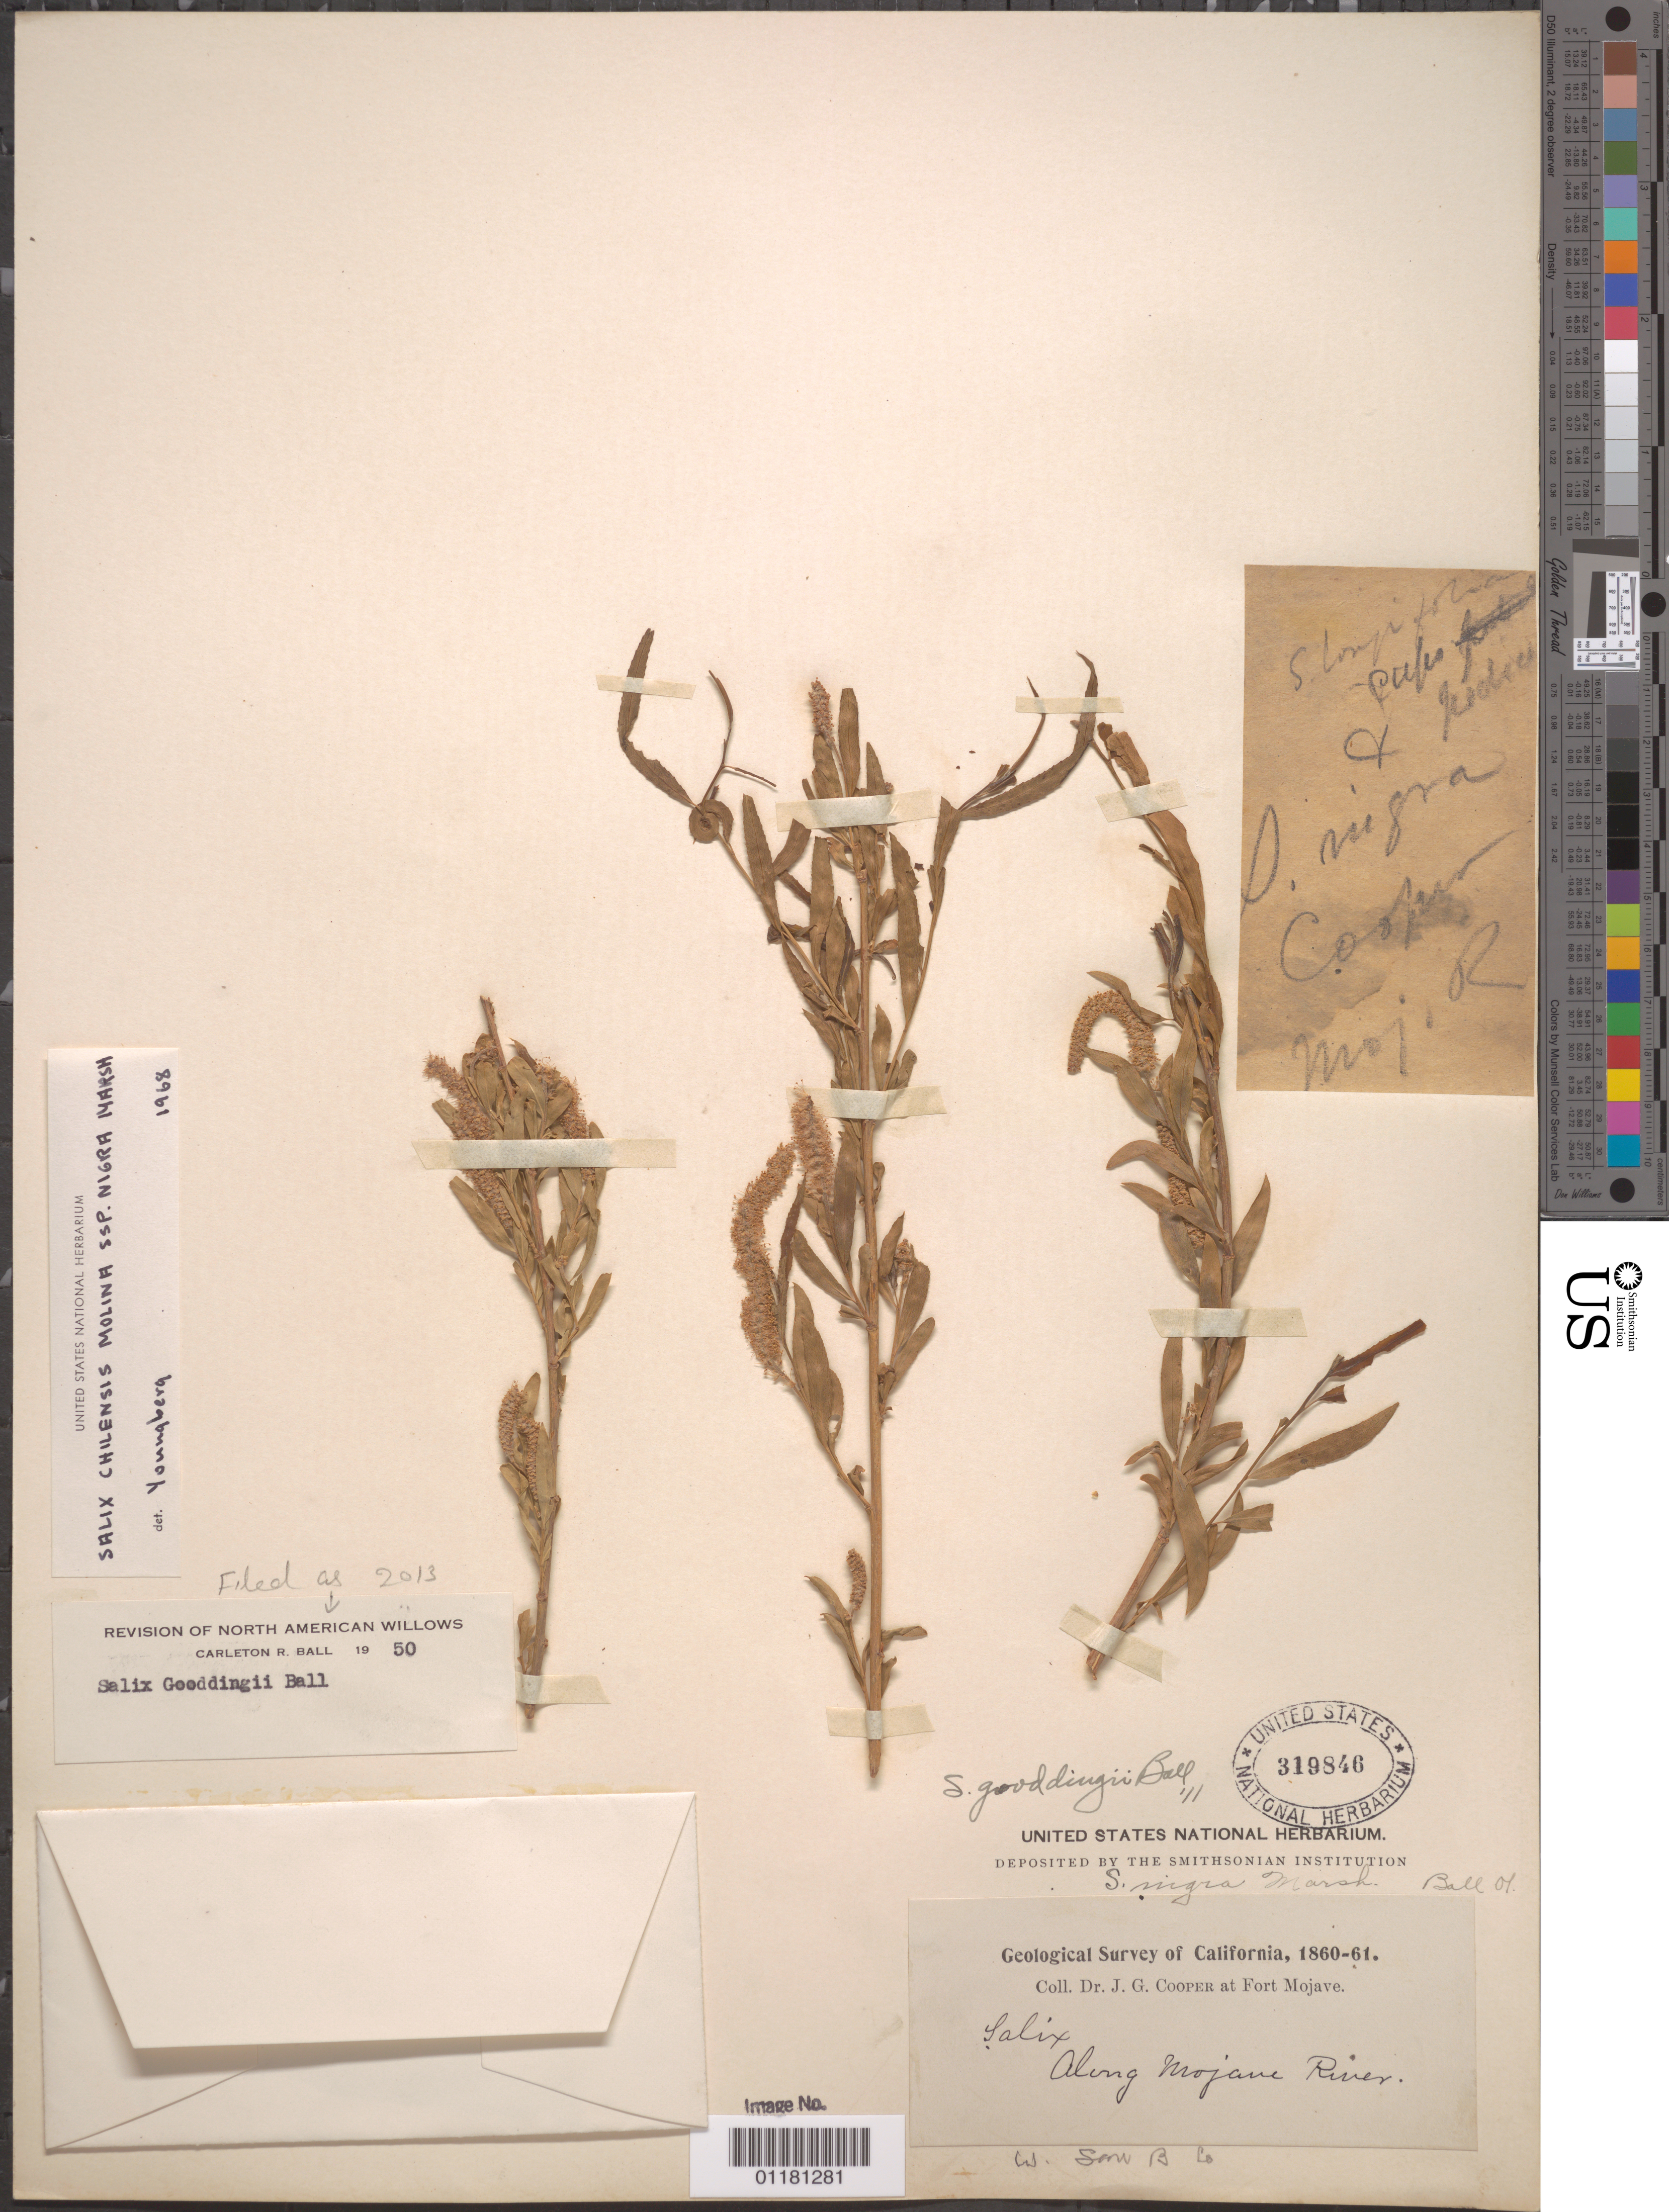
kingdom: Plantae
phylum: Tracheophyta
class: Magnoliopsida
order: Malpighiales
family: Salicaceae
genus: Salix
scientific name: Salix gooddingii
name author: C.R. Ball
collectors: J. G. Cooper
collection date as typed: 1860 to -- --- 1861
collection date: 1860/1861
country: United States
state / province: California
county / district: San Bernardino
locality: At Fort Mojave, along Mojave River.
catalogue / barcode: US 319846